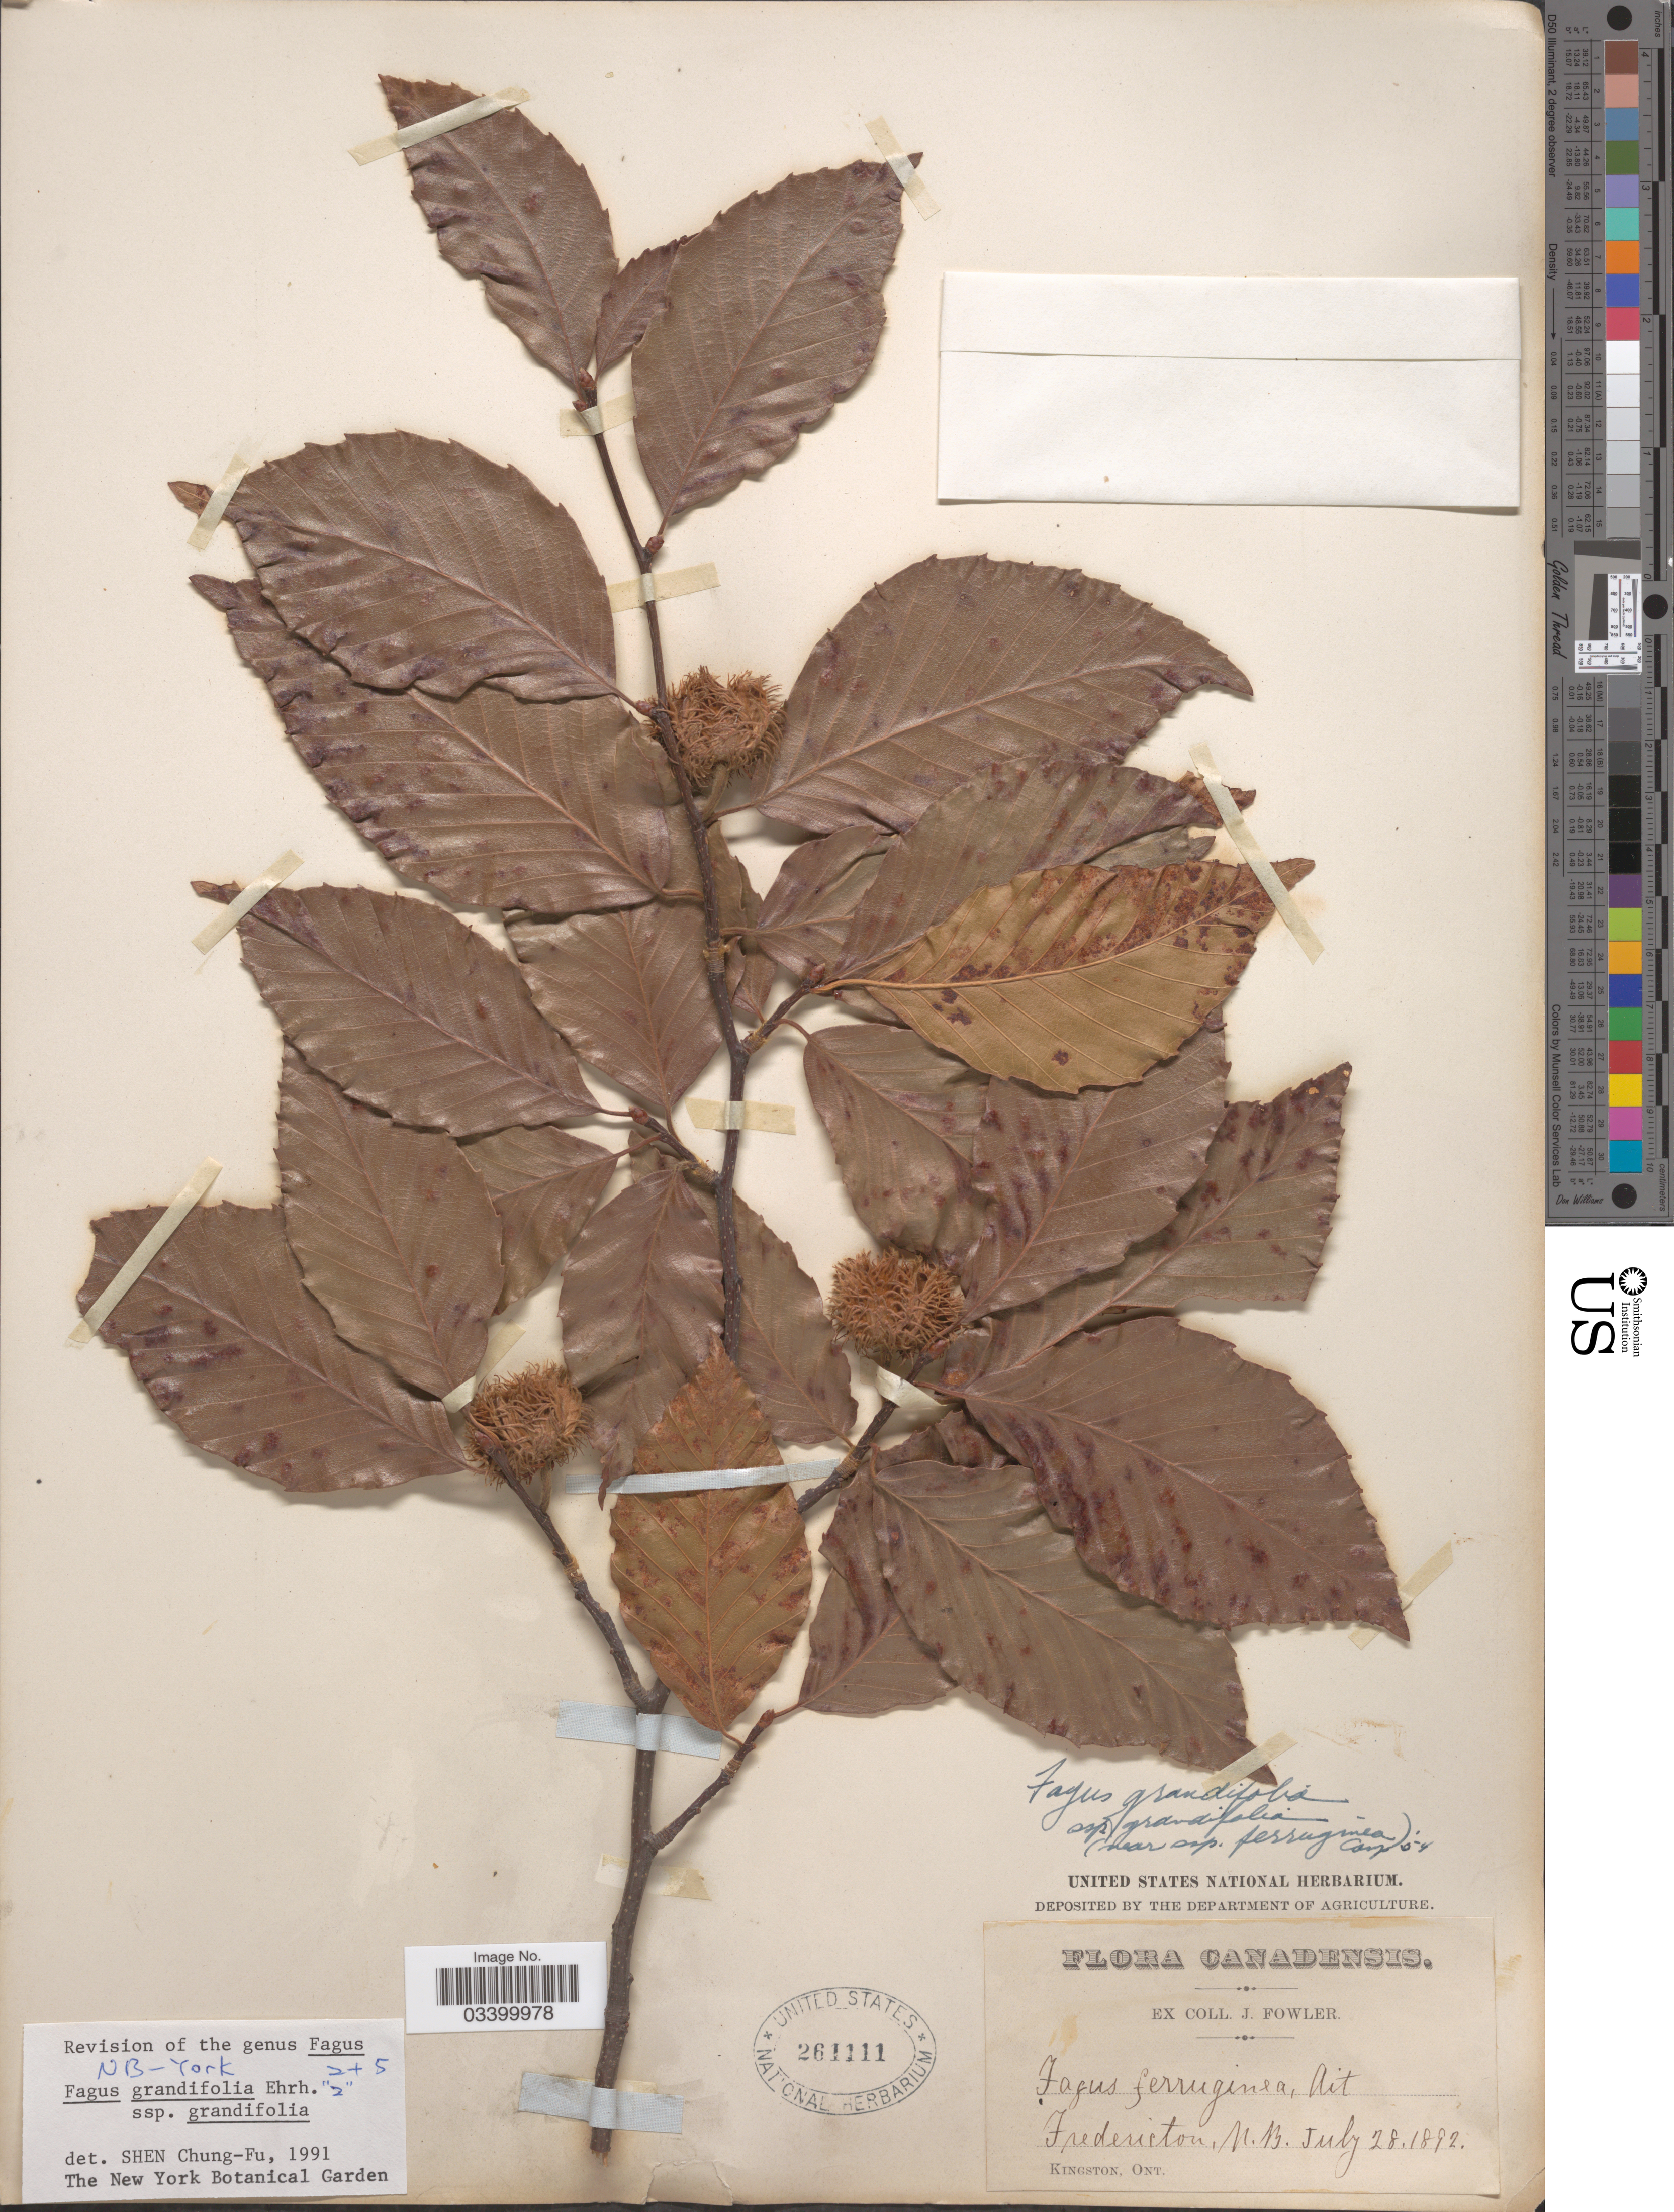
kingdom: Plantae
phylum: Tracheophyta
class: Magnoliopsida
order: Fagales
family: Fagaceae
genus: Fagus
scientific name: Fagus grandifolia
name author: Ehrh.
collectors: J. Fowler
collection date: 1892-07-28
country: Canada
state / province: New Brunswick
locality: Fredericton.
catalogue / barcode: US 261111